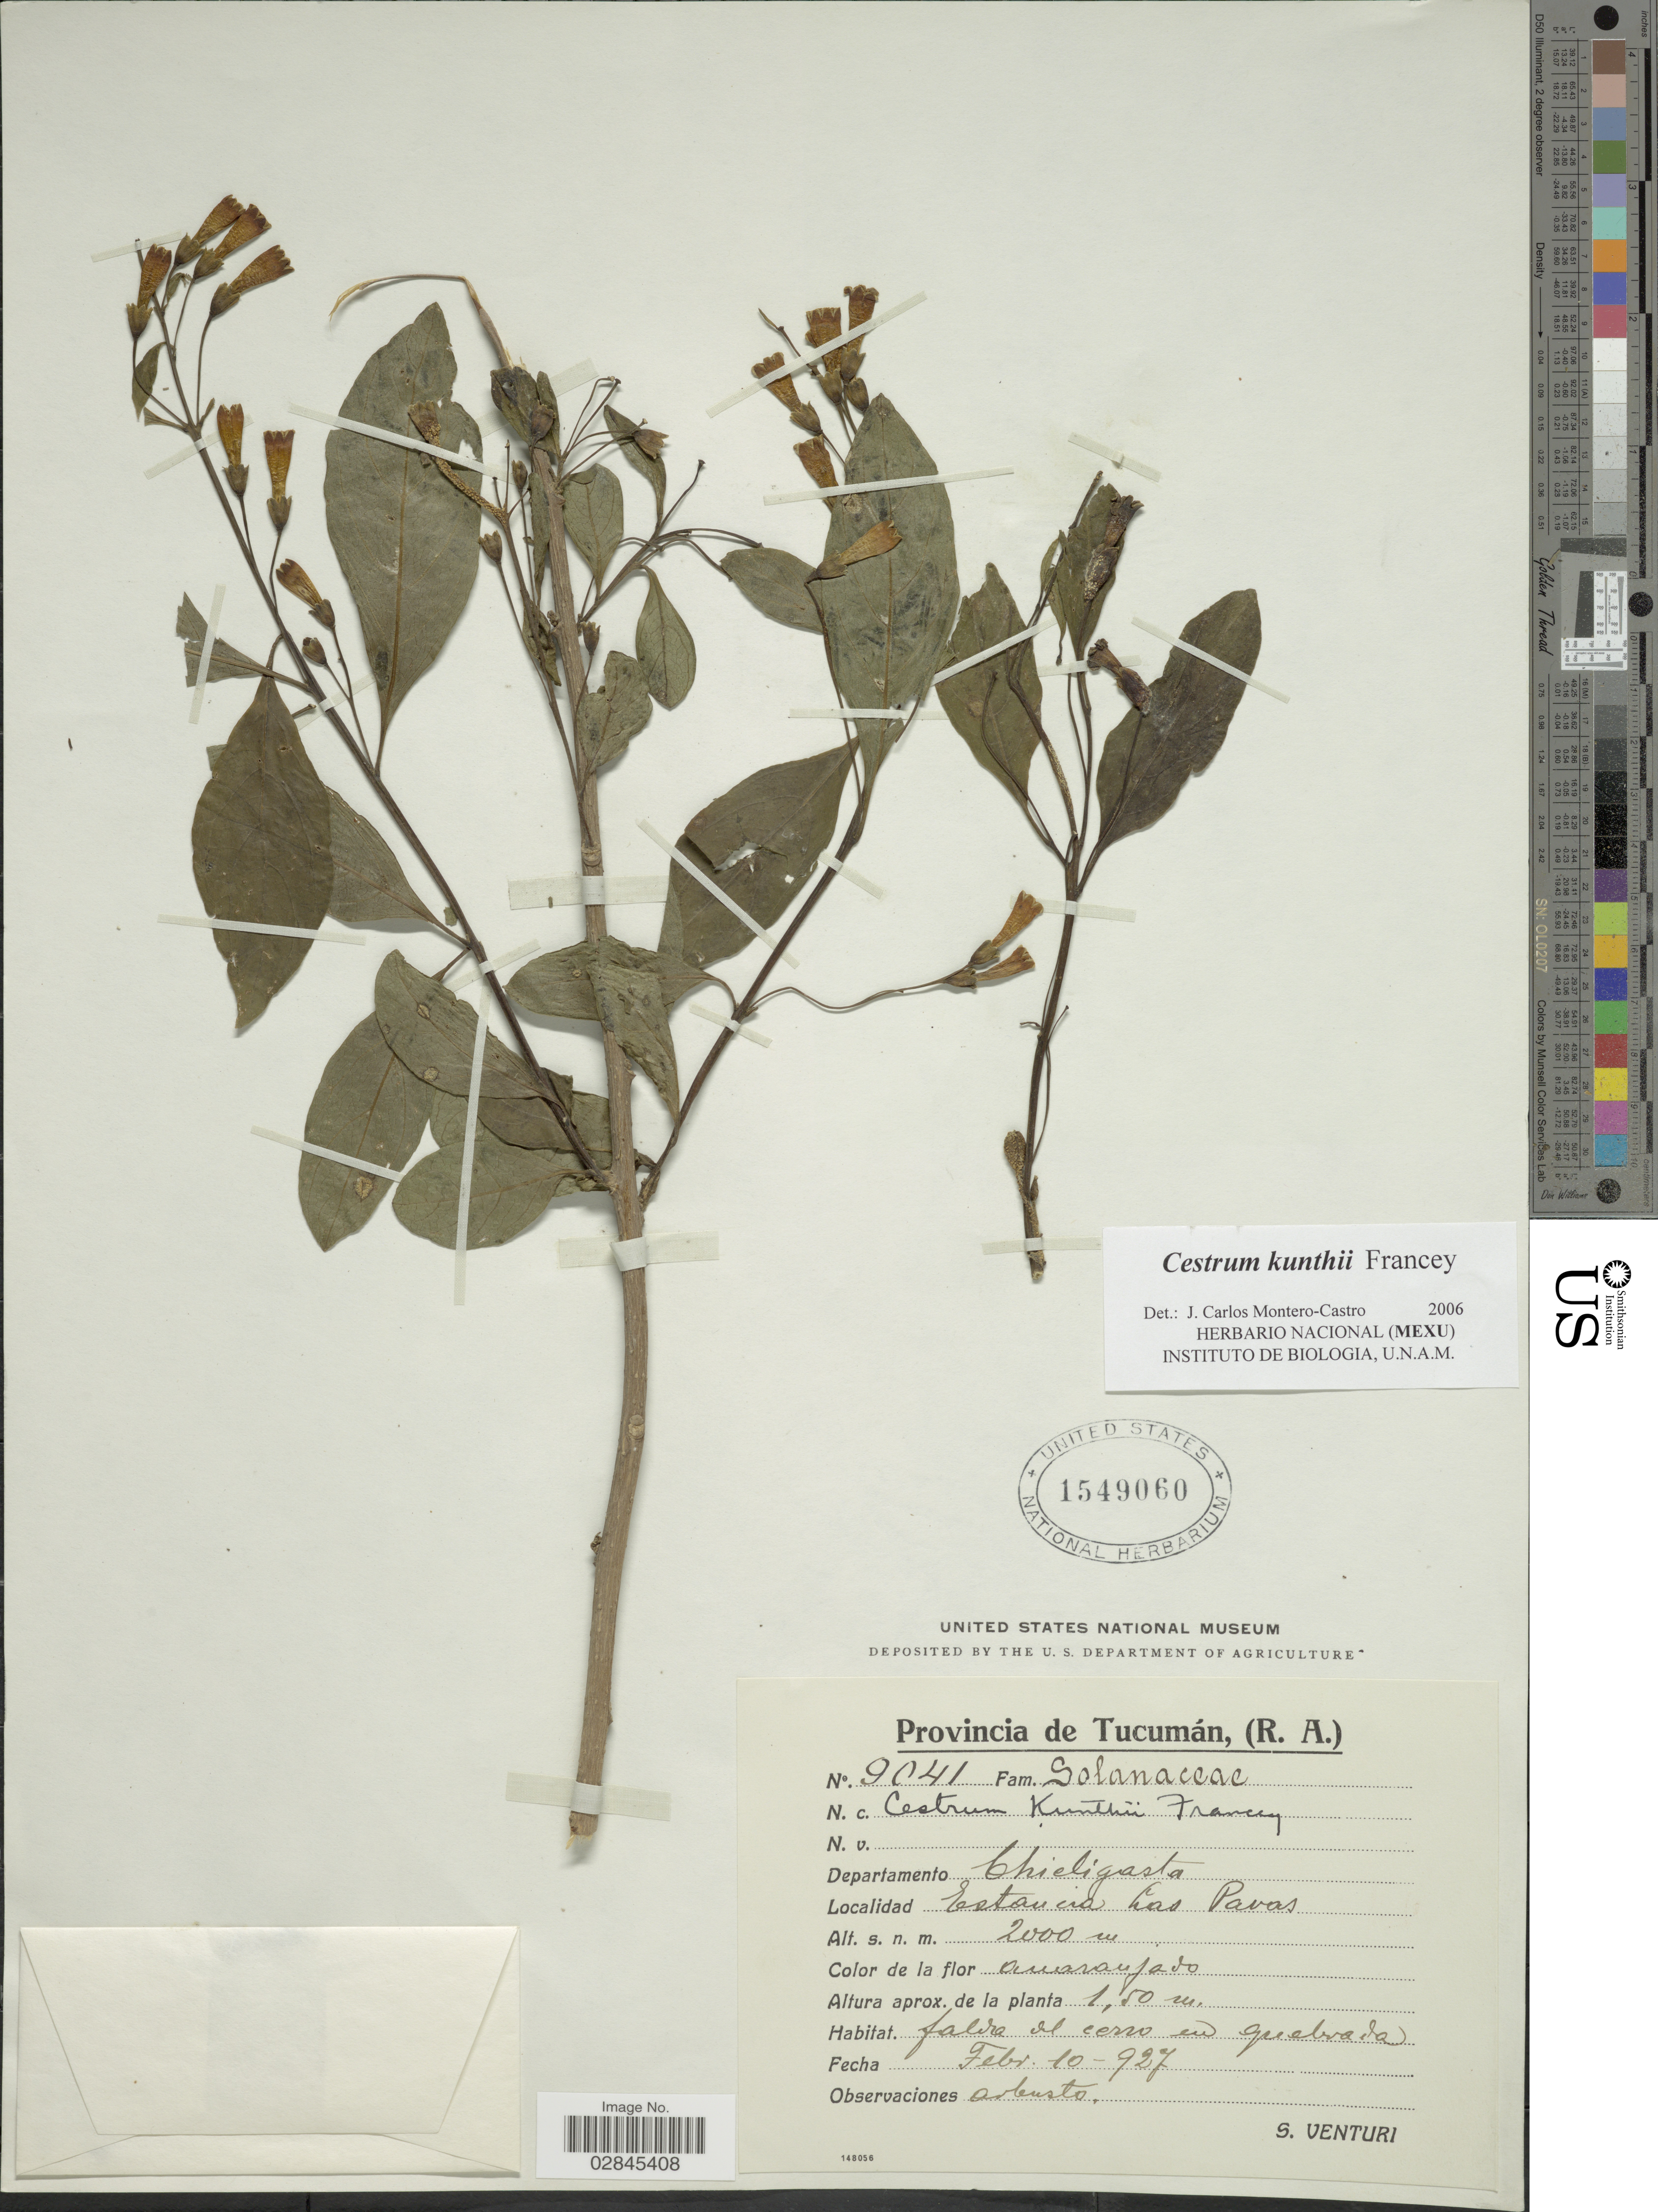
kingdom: Plantae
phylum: Tracheophyta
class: Magnoliopsida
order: Solanales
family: Solanaceae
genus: Cestrum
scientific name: Cestrum kunthii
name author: Francey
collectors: S. Venturi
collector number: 9041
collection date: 1927-02-10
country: Argentina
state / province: Tucuman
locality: Departamento Chicligasta. Estancia Las Pavas.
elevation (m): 2000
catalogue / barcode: US 1549060